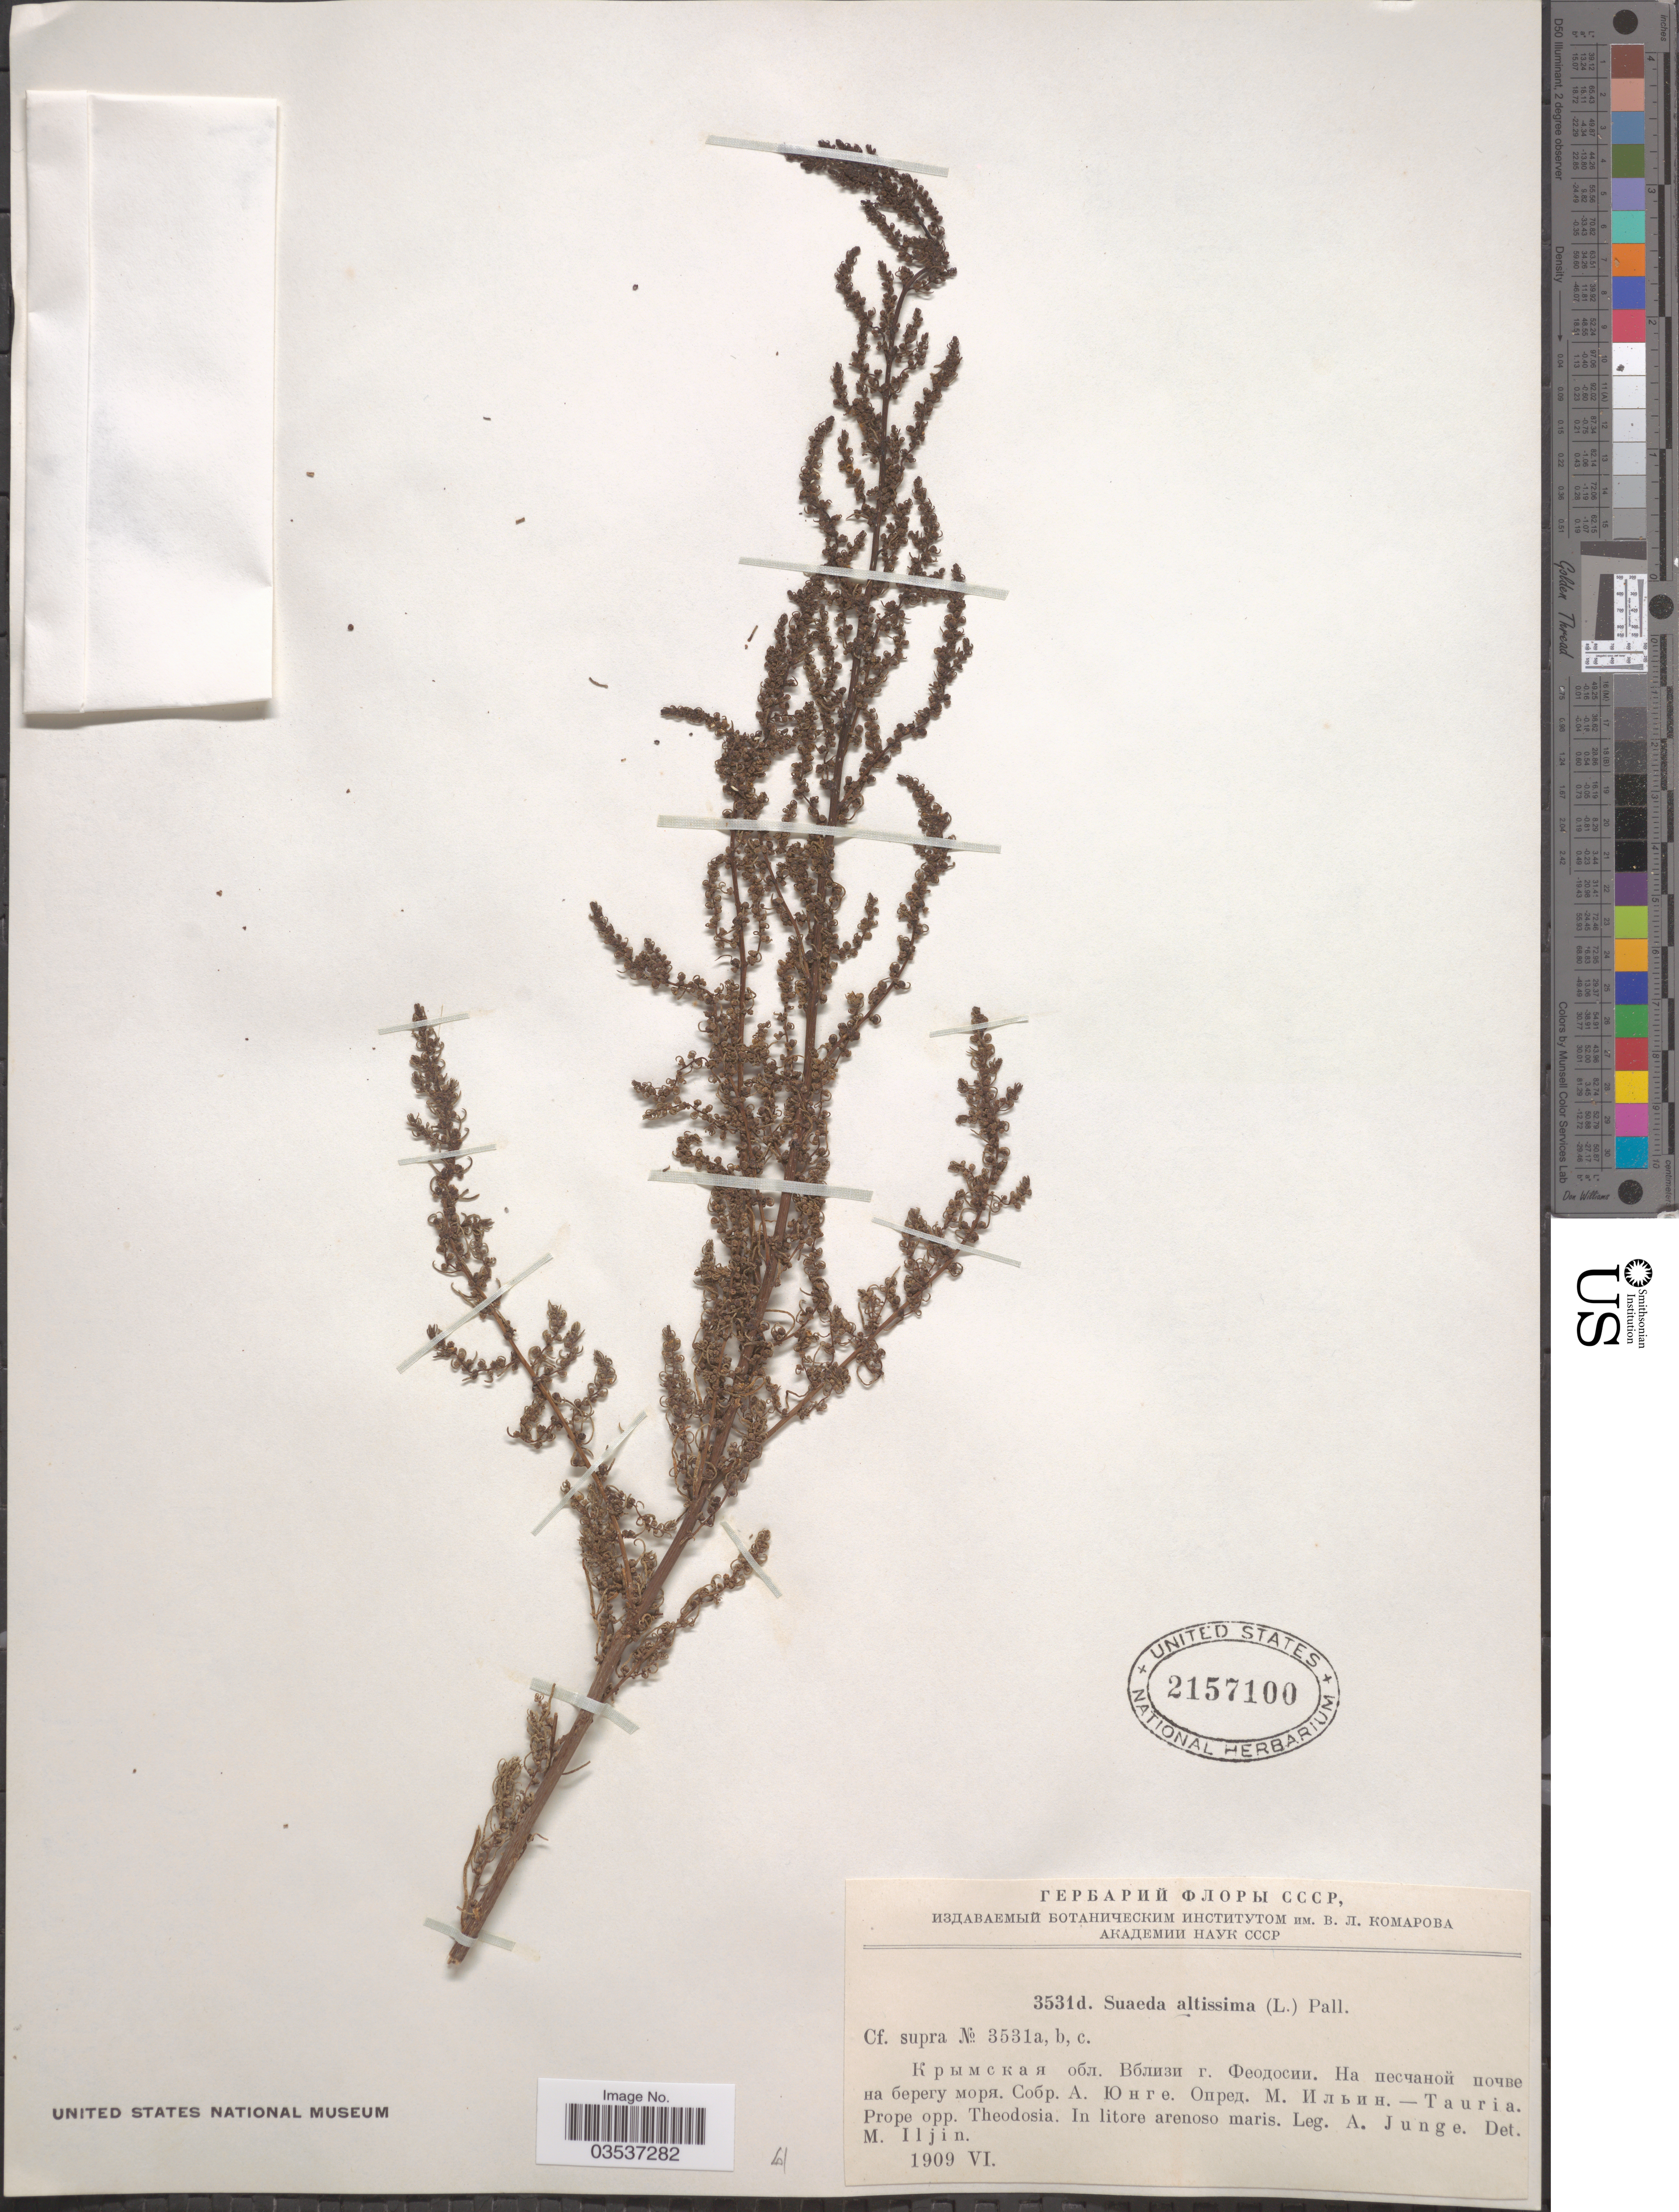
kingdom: Plantae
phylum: Tracheophyta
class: Magnoliopsida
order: Caryophyllales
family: Amaranthaceae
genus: Suaeda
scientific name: Suaeda altissima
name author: (L.) Pall.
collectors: A. Junge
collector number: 3531d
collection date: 1909-06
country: Ukraine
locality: Tauria. Prope opp. Theodosia.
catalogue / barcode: US 2157100